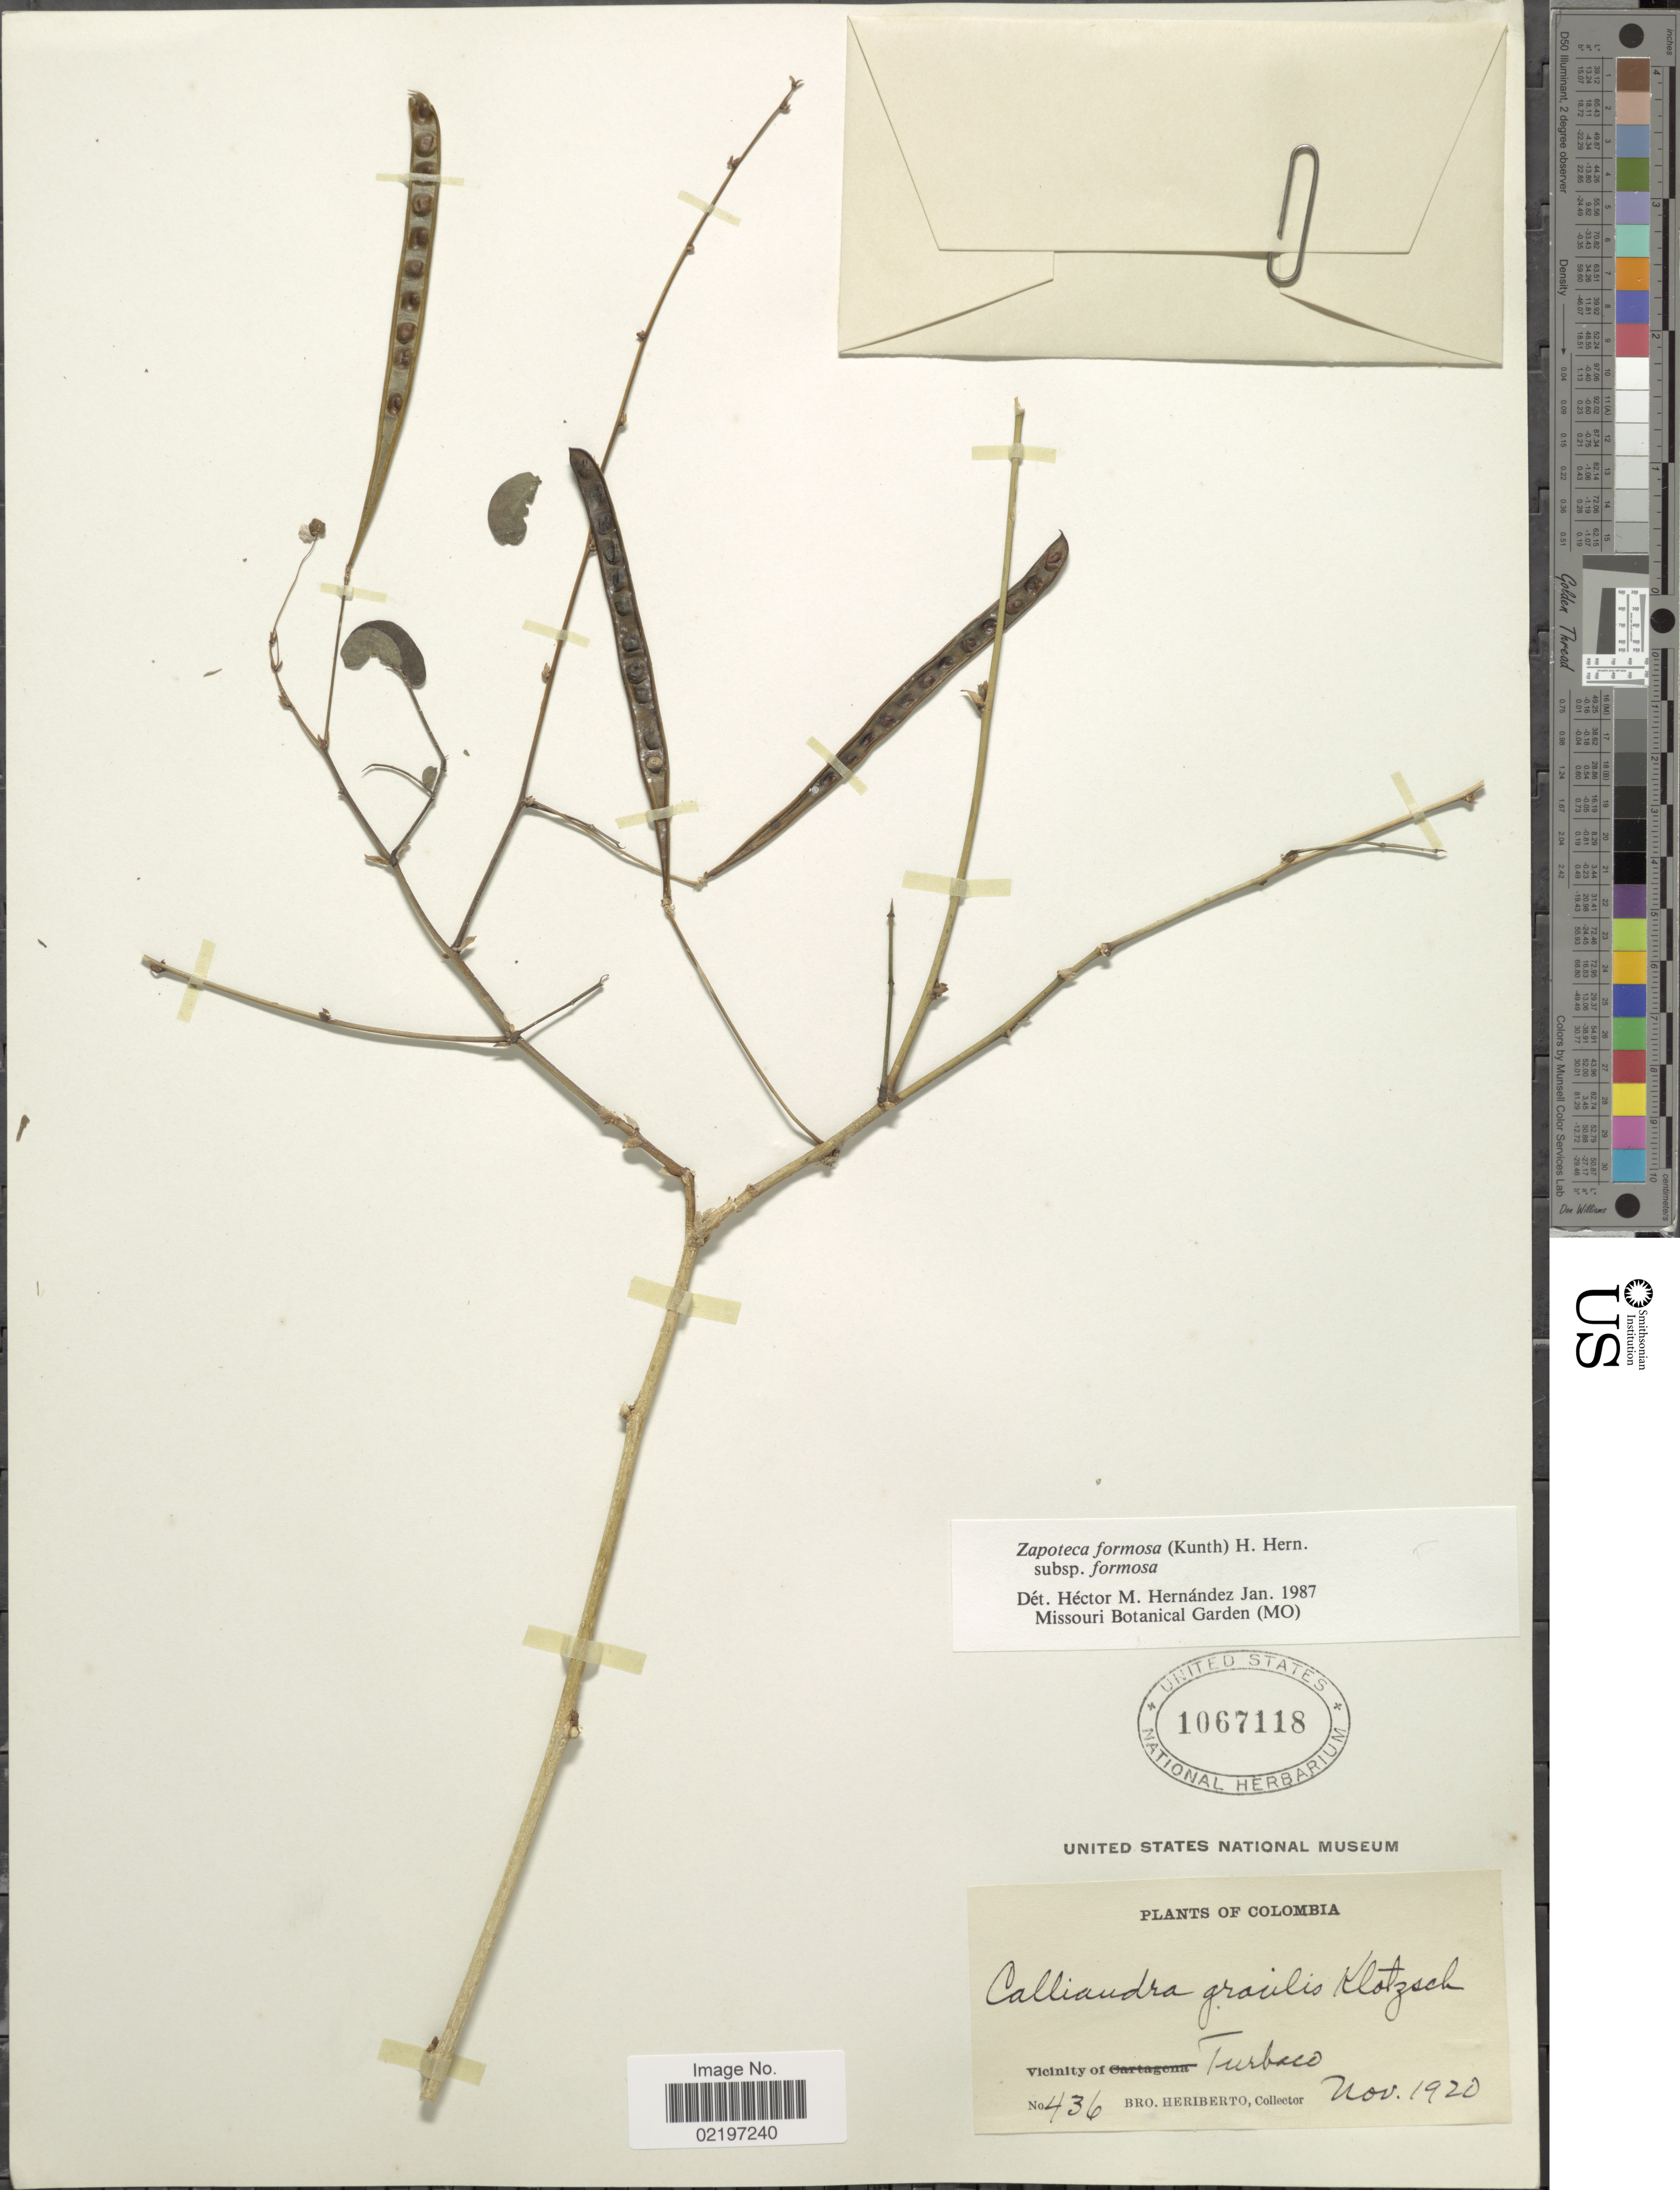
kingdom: Plantae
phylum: Tracheophyta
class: Magnoliopsida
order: Fabales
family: Fabaceae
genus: Zapoteca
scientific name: Zapoteca formosa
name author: (Kunth) H.M. Hern.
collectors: B. Heriberto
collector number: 436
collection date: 1920-11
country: Colombia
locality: Vicinity of Turbaco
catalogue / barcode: US 1067118